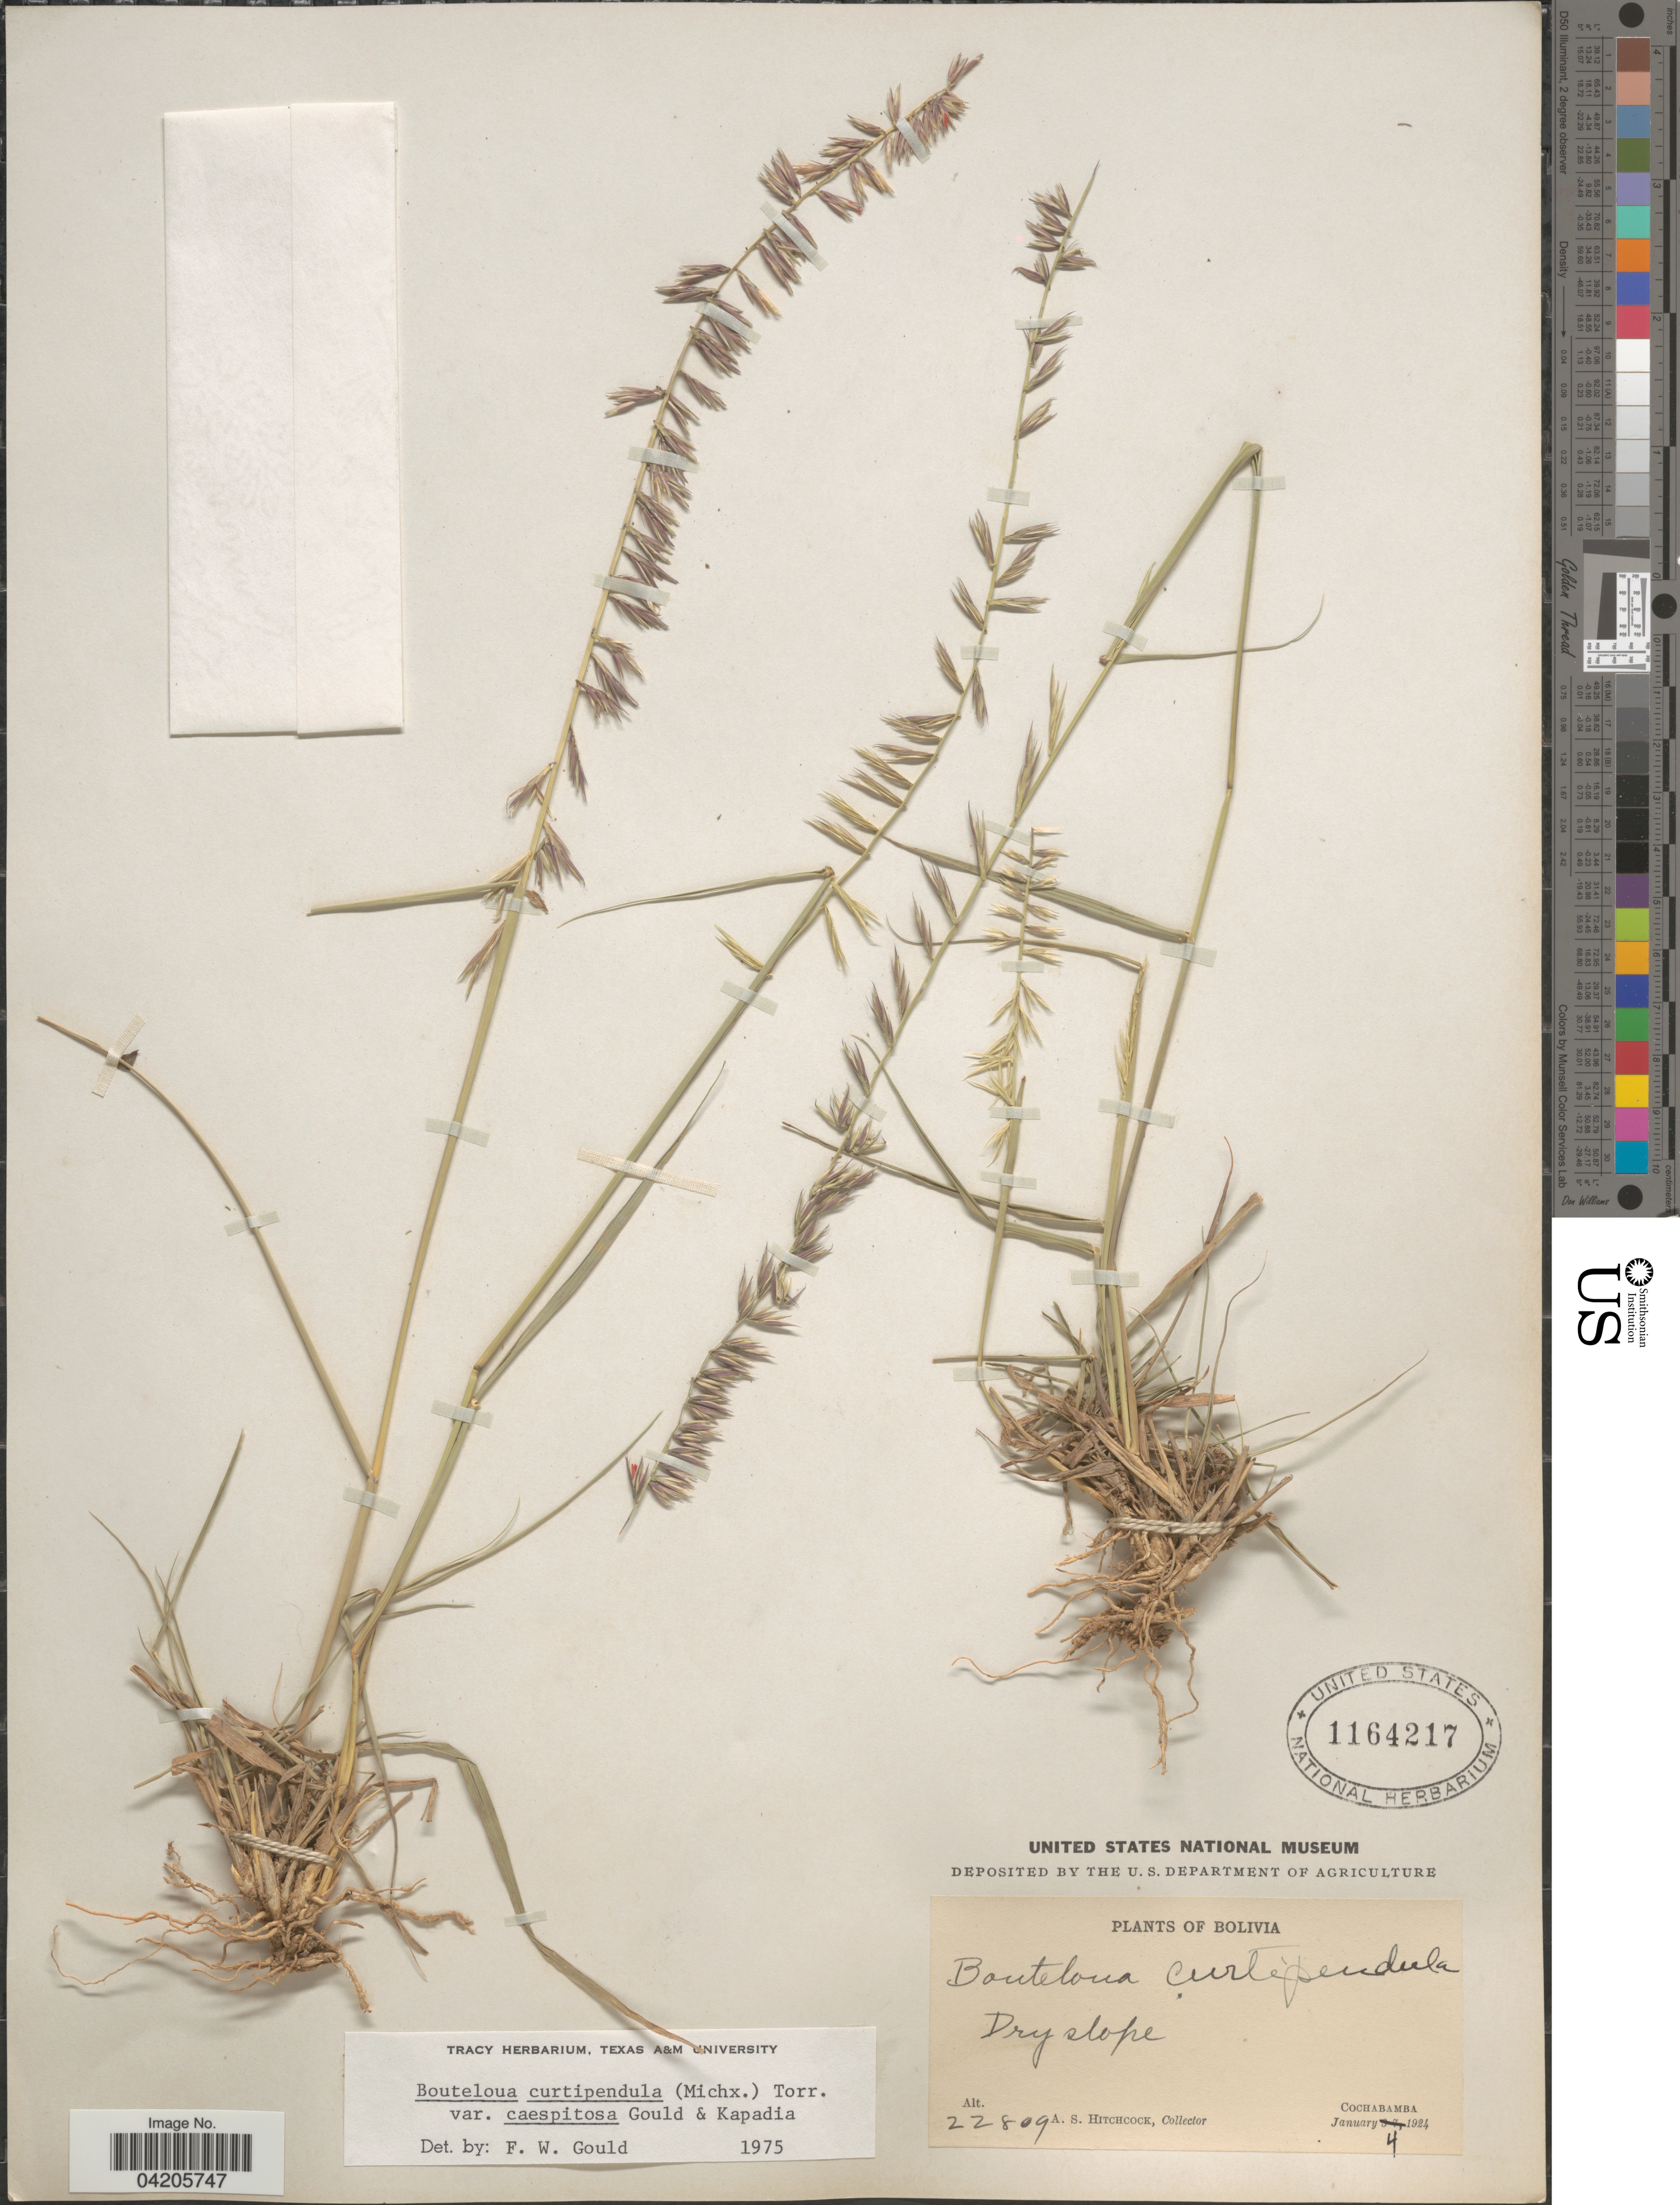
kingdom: Plantae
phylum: Tracheophyta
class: Liliopsida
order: Poales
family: Poaceae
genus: Bouteloua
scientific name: Bouteloua curtipendula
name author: (Michx.) Torr.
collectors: A. S. Hitchcock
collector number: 22809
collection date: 1924-01-04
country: Bolivia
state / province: Cochabamba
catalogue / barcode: US 1164217